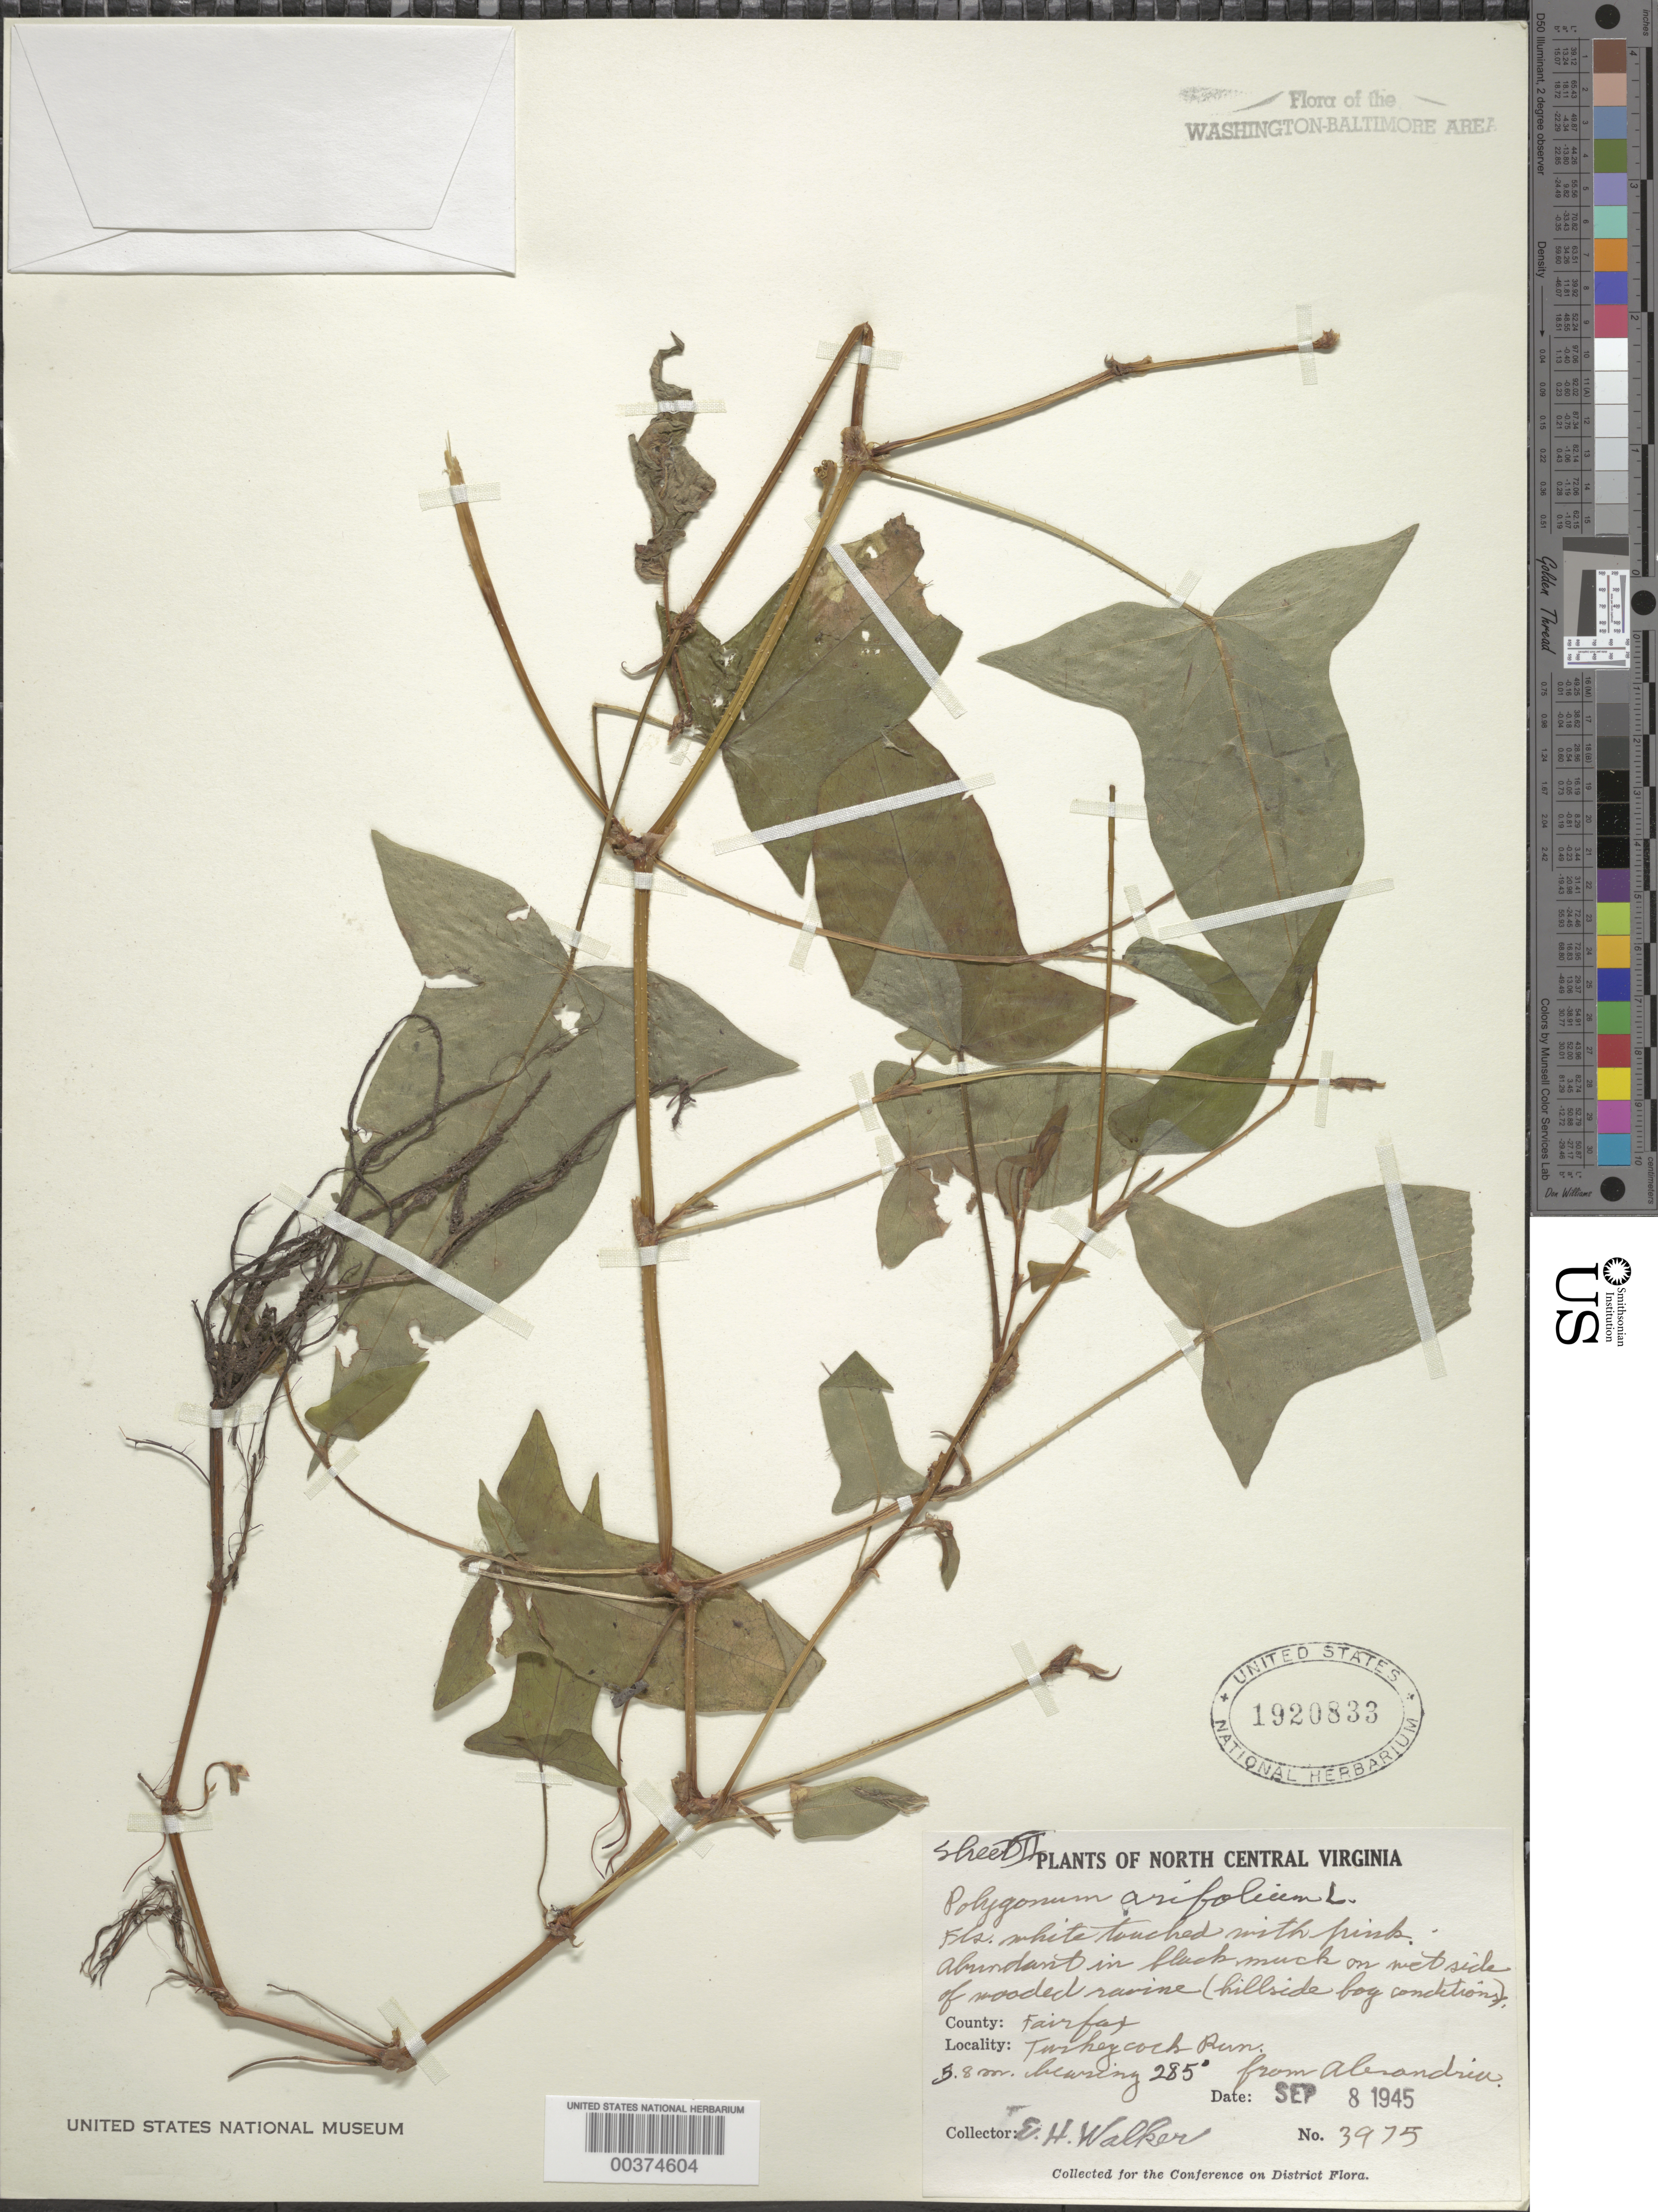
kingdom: Plantae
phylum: Tracheophyta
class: Magnoliopsida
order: Caryophyllales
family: Polygonaceae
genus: Persicaria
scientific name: Persicaria arifolia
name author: (L.) Haraldson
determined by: Atha, D. E.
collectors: E. H. Walker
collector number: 3975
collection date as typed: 08 Sep 1945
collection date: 1945-09-08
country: United States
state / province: Virginia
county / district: Fairfax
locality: Turkeycock Run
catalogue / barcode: US 1920833